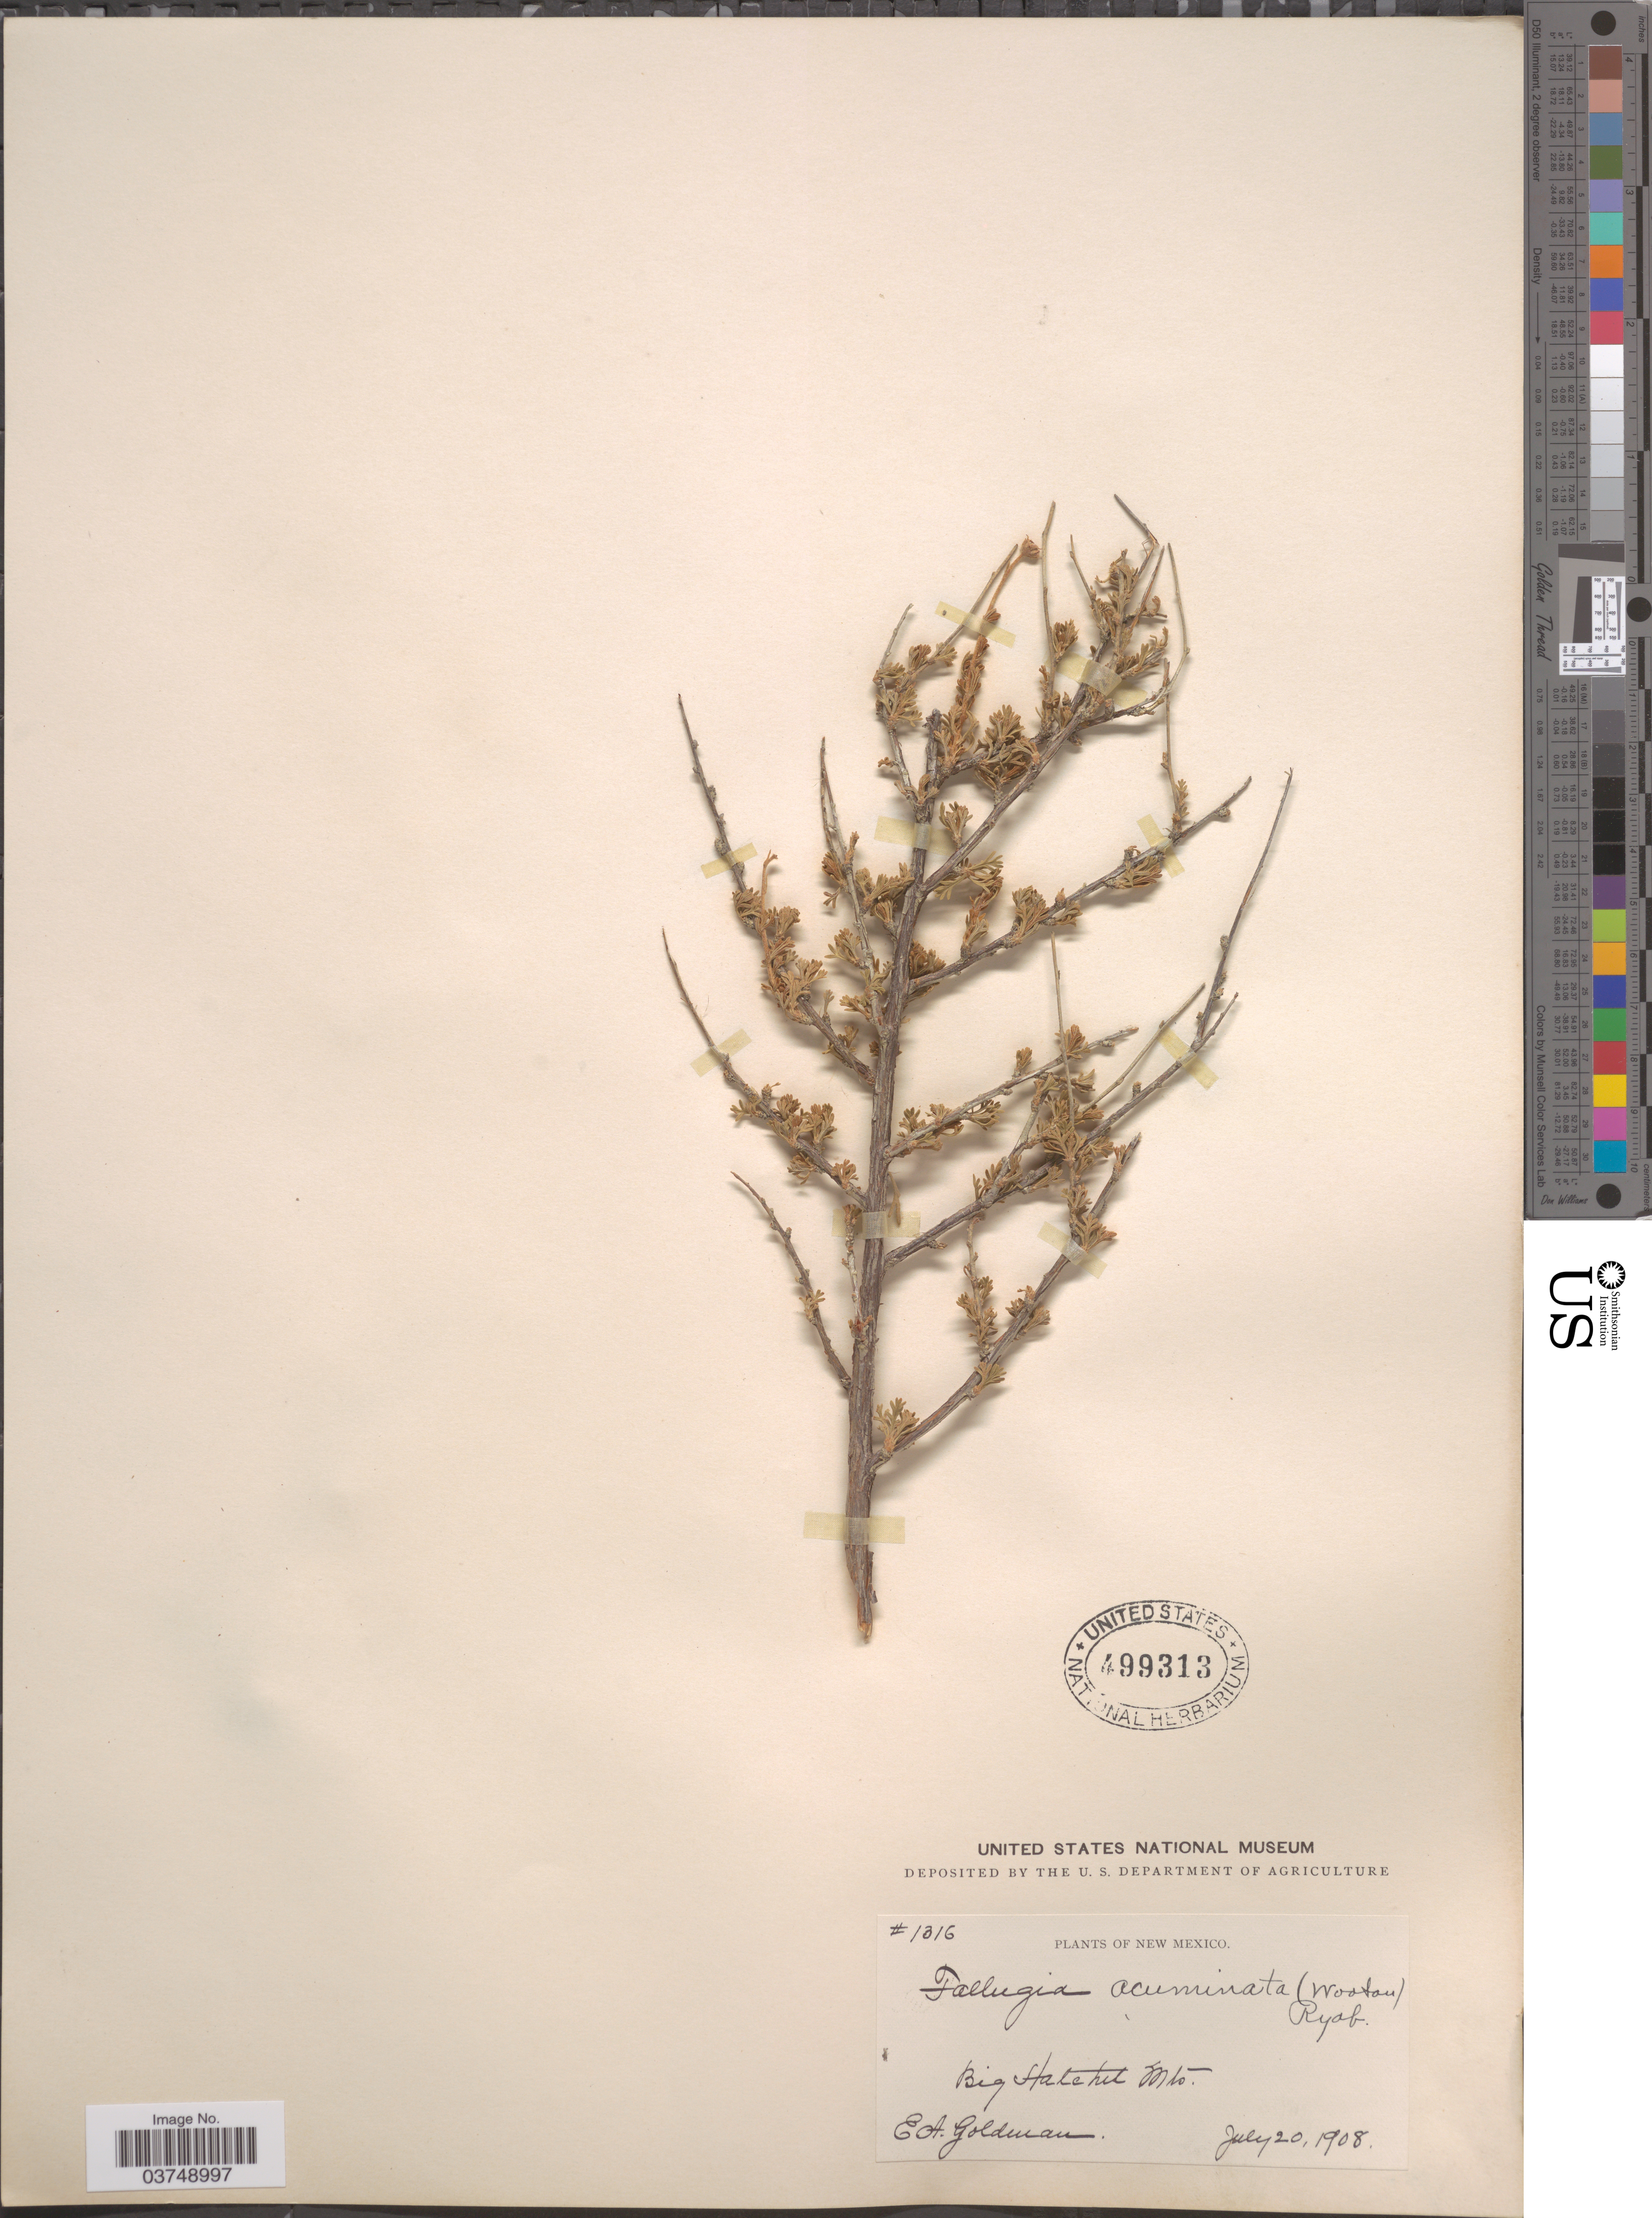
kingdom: Plantae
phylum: Tracheophyta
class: Magnoliopsida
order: Rosales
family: Rosaceae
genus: Fallugia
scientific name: Fallugia acuminata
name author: (Wooton) Rydb.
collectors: E. A. Goldman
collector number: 1316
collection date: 1908-07-20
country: United States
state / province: New Mexico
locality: Big Hatchet Mts.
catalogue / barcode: US 499313